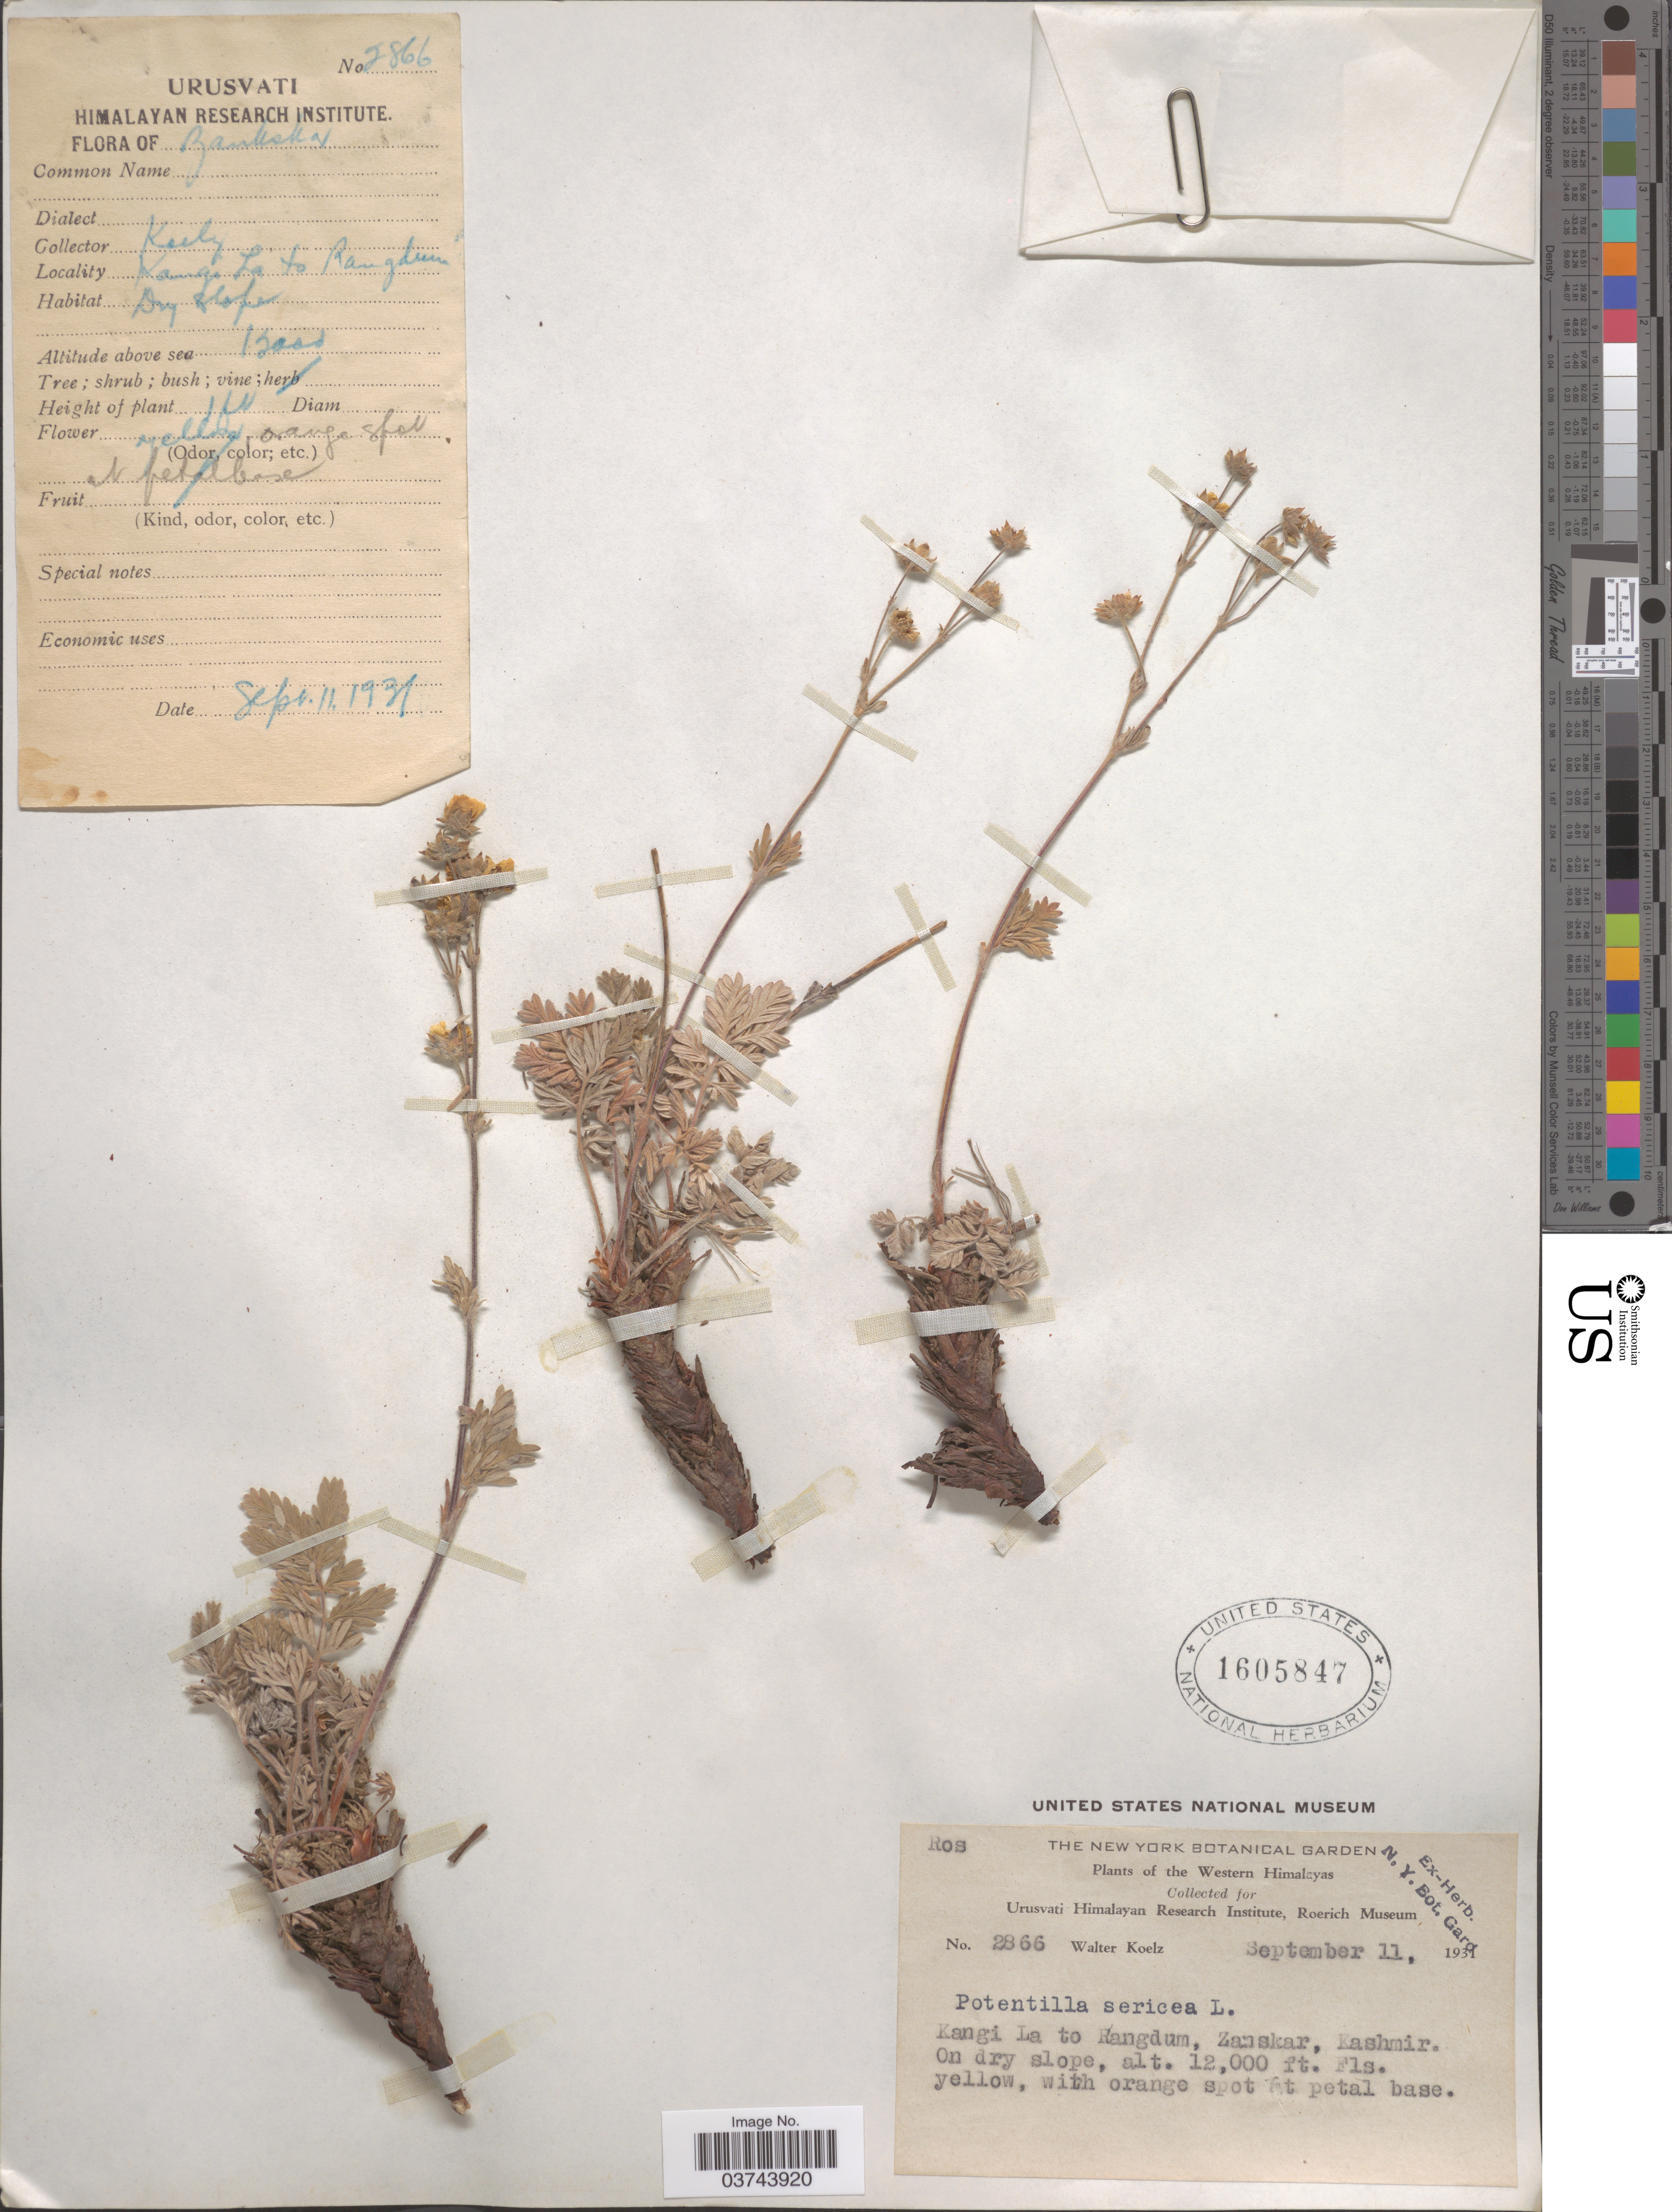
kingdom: Plantae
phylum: Tracheophyta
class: Magnoliopsida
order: Rosales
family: Rosaceae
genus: Potentilla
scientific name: Potentilla sericea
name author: L.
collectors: W. N. Koelz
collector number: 2866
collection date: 1931-09-11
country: India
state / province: Jammu and Kashmir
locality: Western Himalayas. Kangi La to Rangdum, Zanskar, Kashmir.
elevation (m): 3658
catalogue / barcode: US 1605847